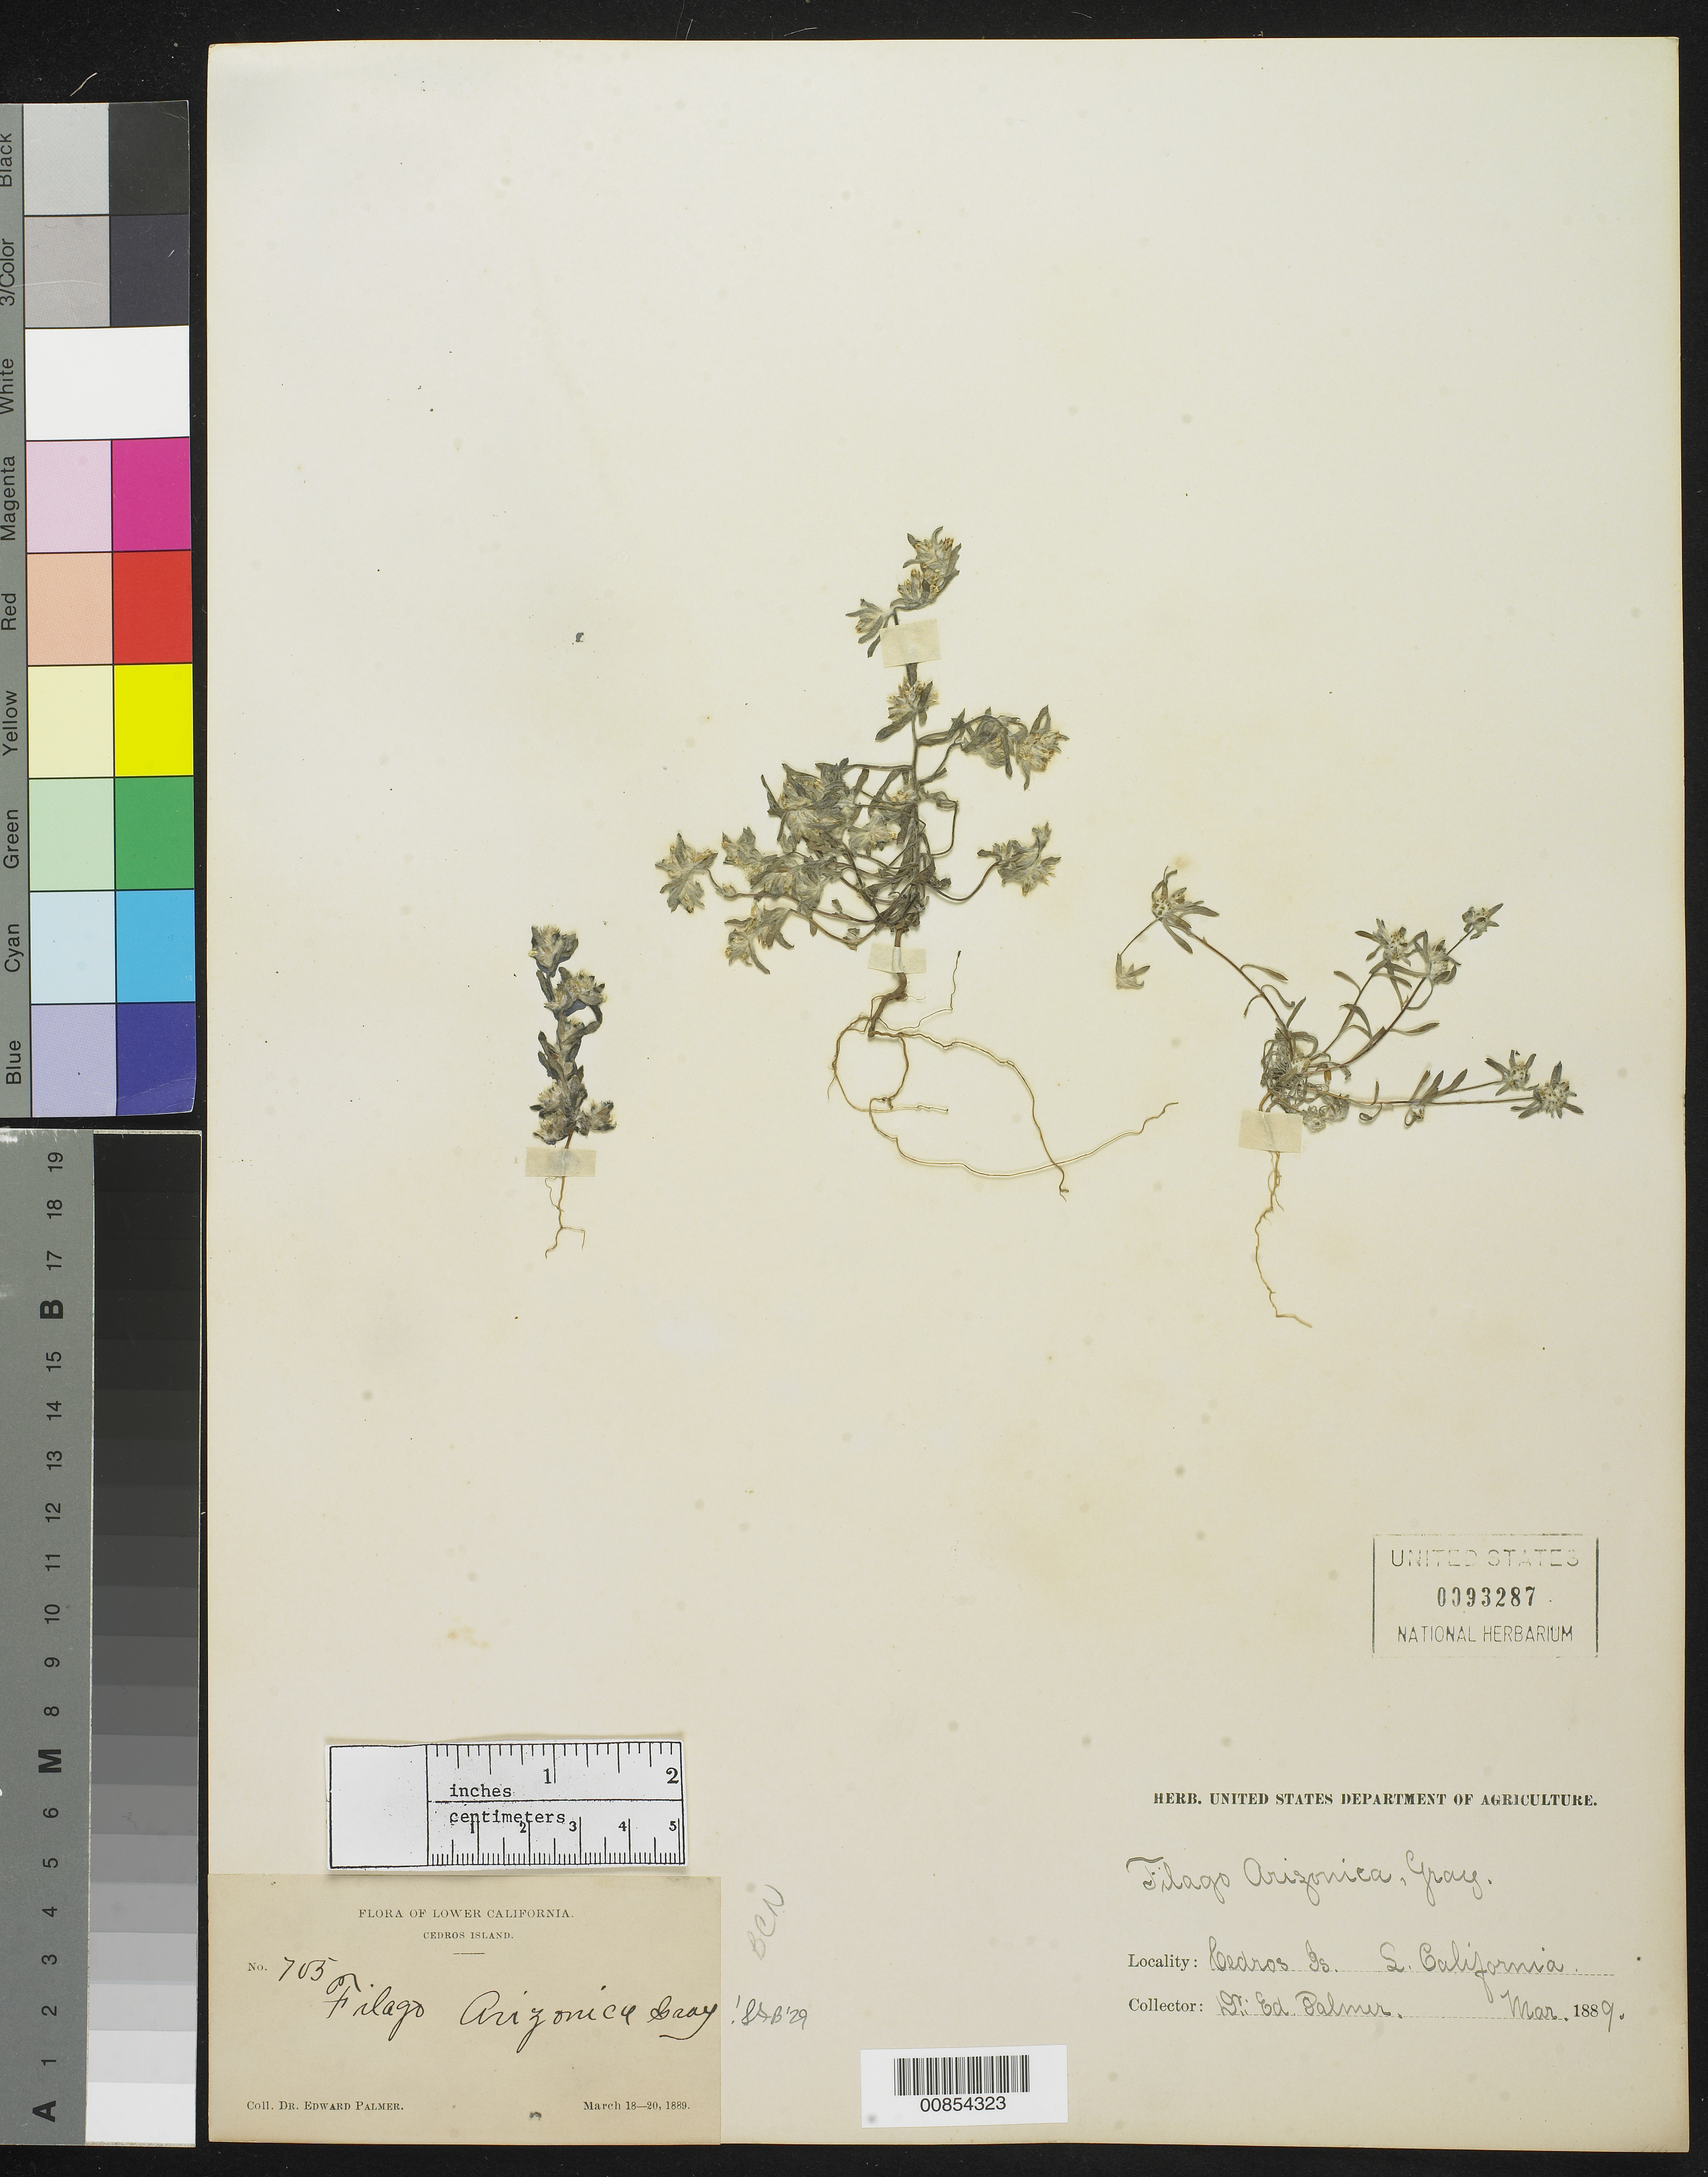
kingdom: Plantae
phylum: Tracheophyta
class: Magnoliopsida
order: Asterales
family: Asteraceae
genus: Filago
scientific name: Filago arizonica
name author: A. Gray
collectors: E. Palmer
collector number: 705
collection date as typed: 18 Mar 1889 to 20 Mar 1889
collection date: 1889-03-18/1889-03-20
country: Mexico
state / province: Baja California Norte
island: Cedros I.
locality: Cedros Island, Baja California.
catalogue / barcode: US 93287